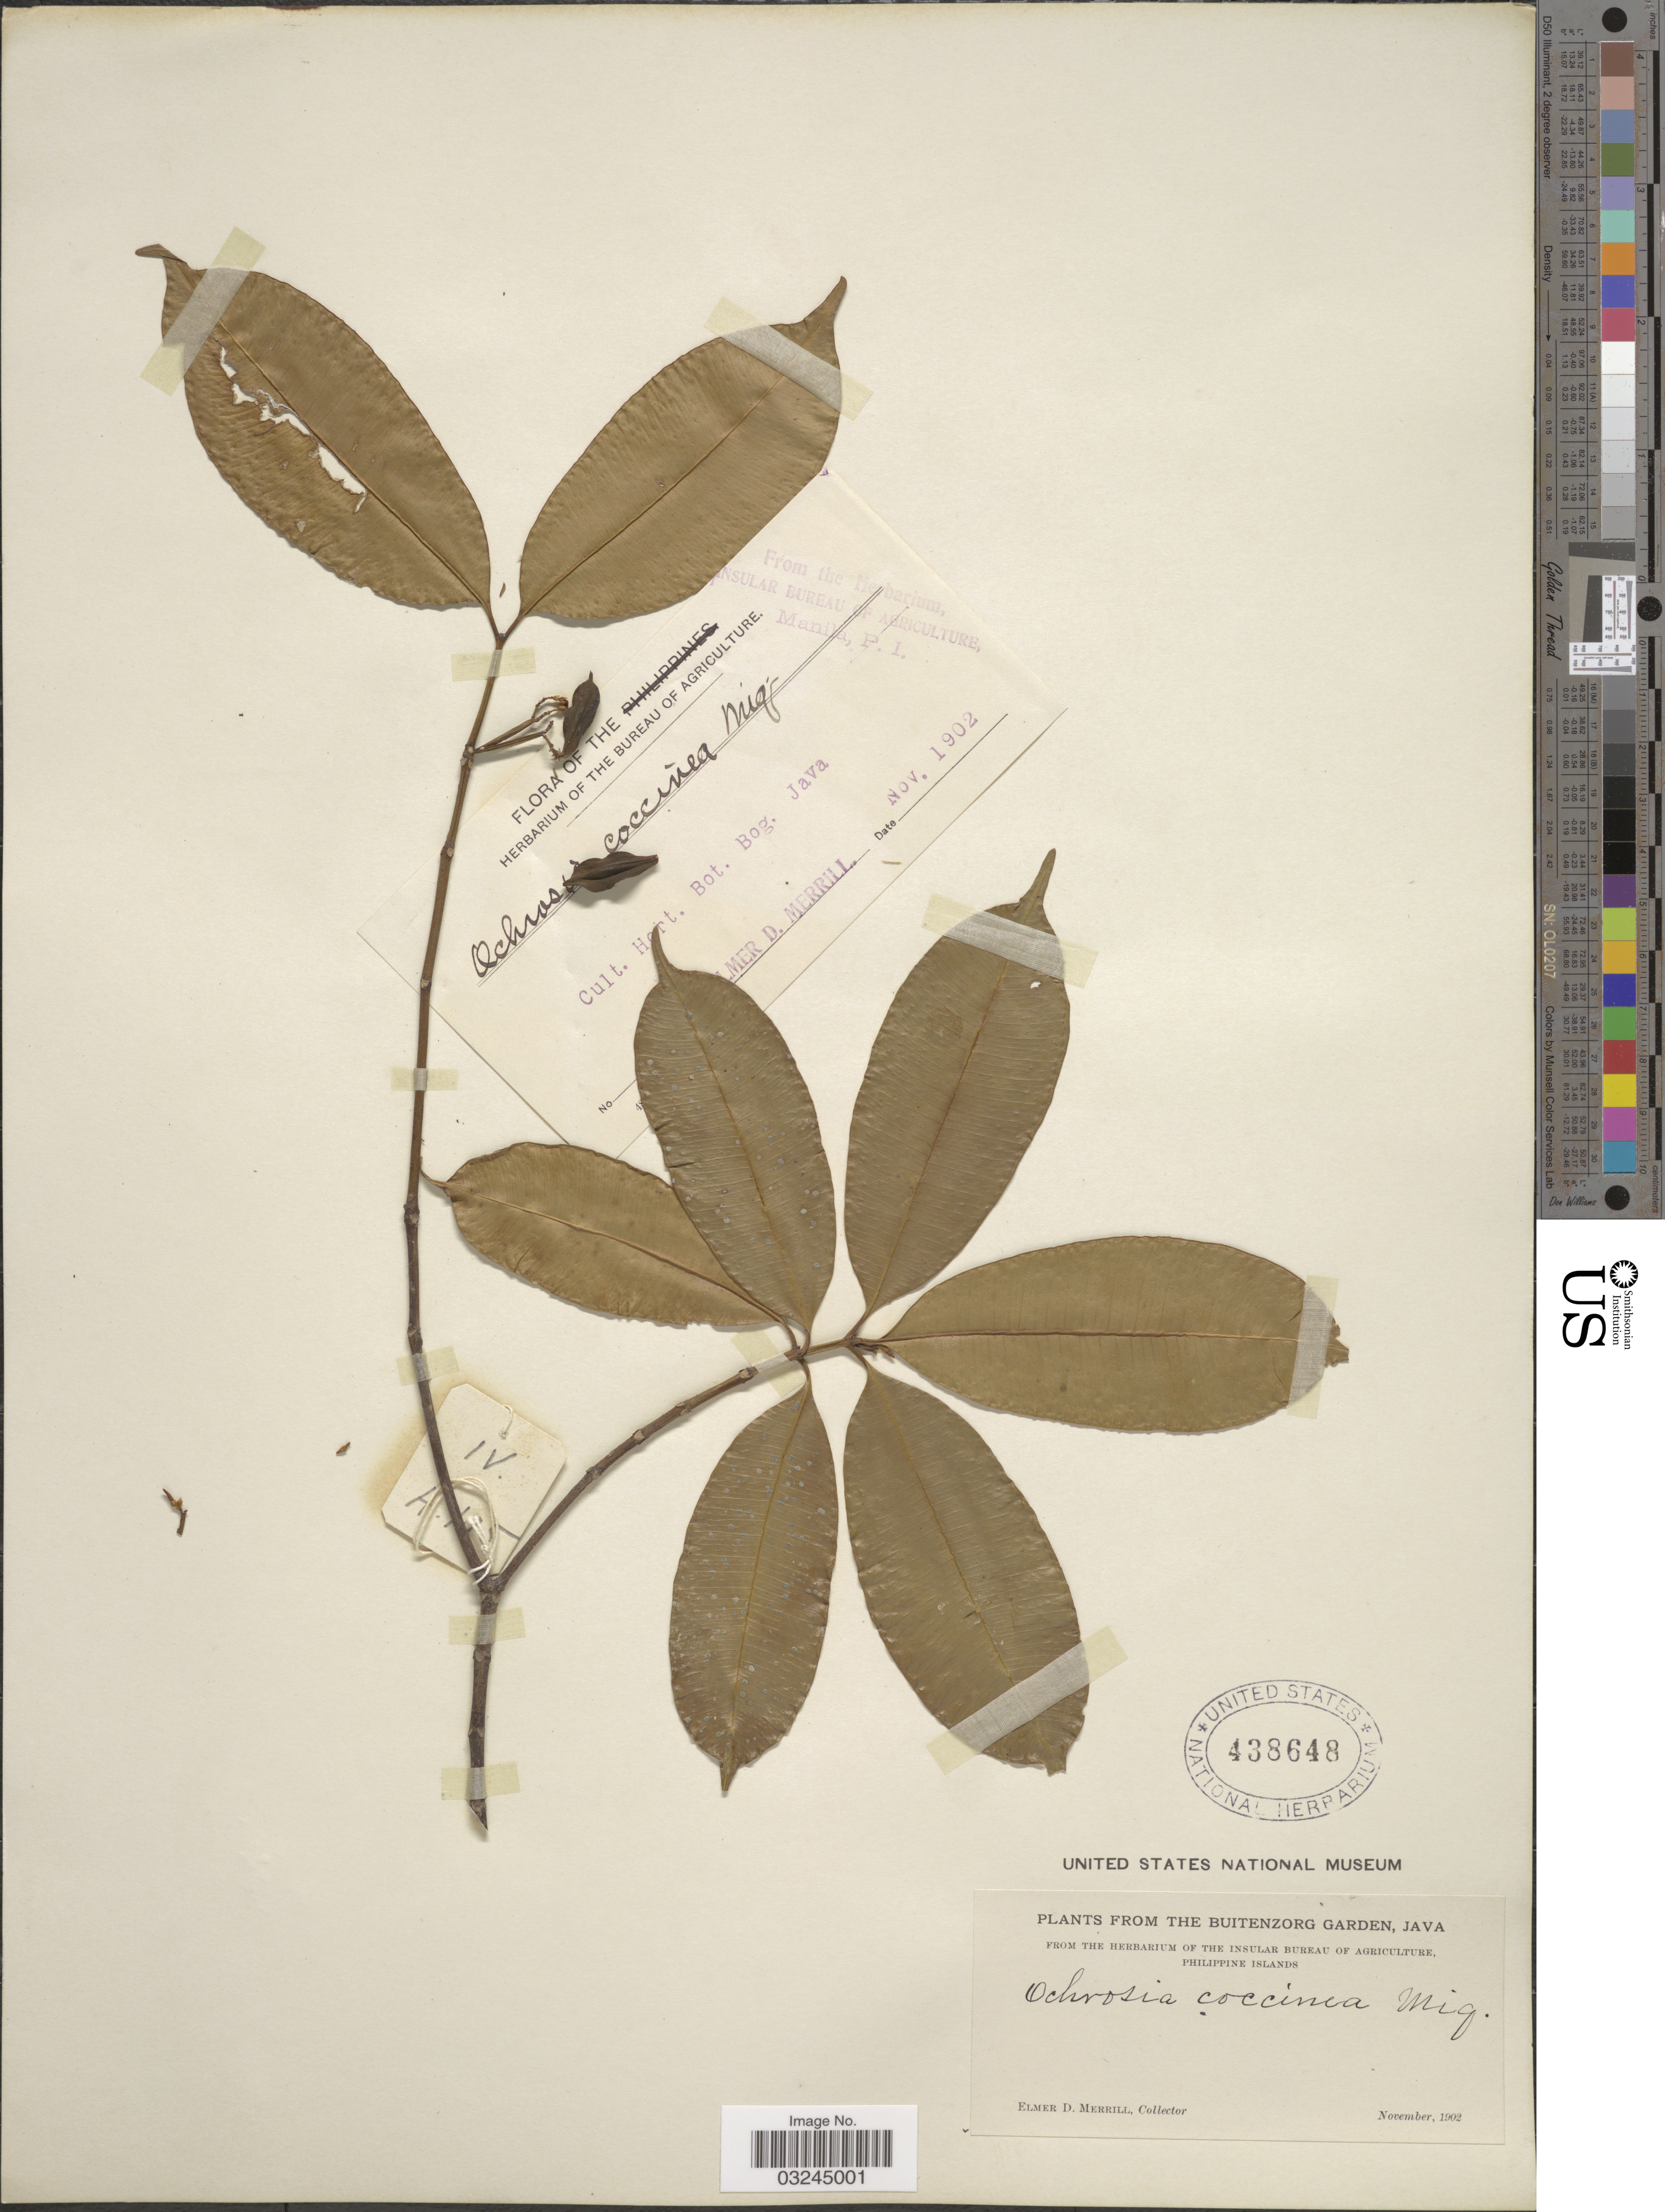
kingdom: Plantae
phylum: Tracheophyta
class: Magnoliopsida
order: Gentianales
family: Apocynaceae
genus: Ochrosia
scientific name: Ochrosia coccinea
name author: (Teijsm. & Binn.) Miq.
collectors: E. D. Merrill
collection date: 1902-11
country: Indonesia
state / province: Java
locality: Buitenzorg Garden, Java.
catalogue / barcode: US 438648